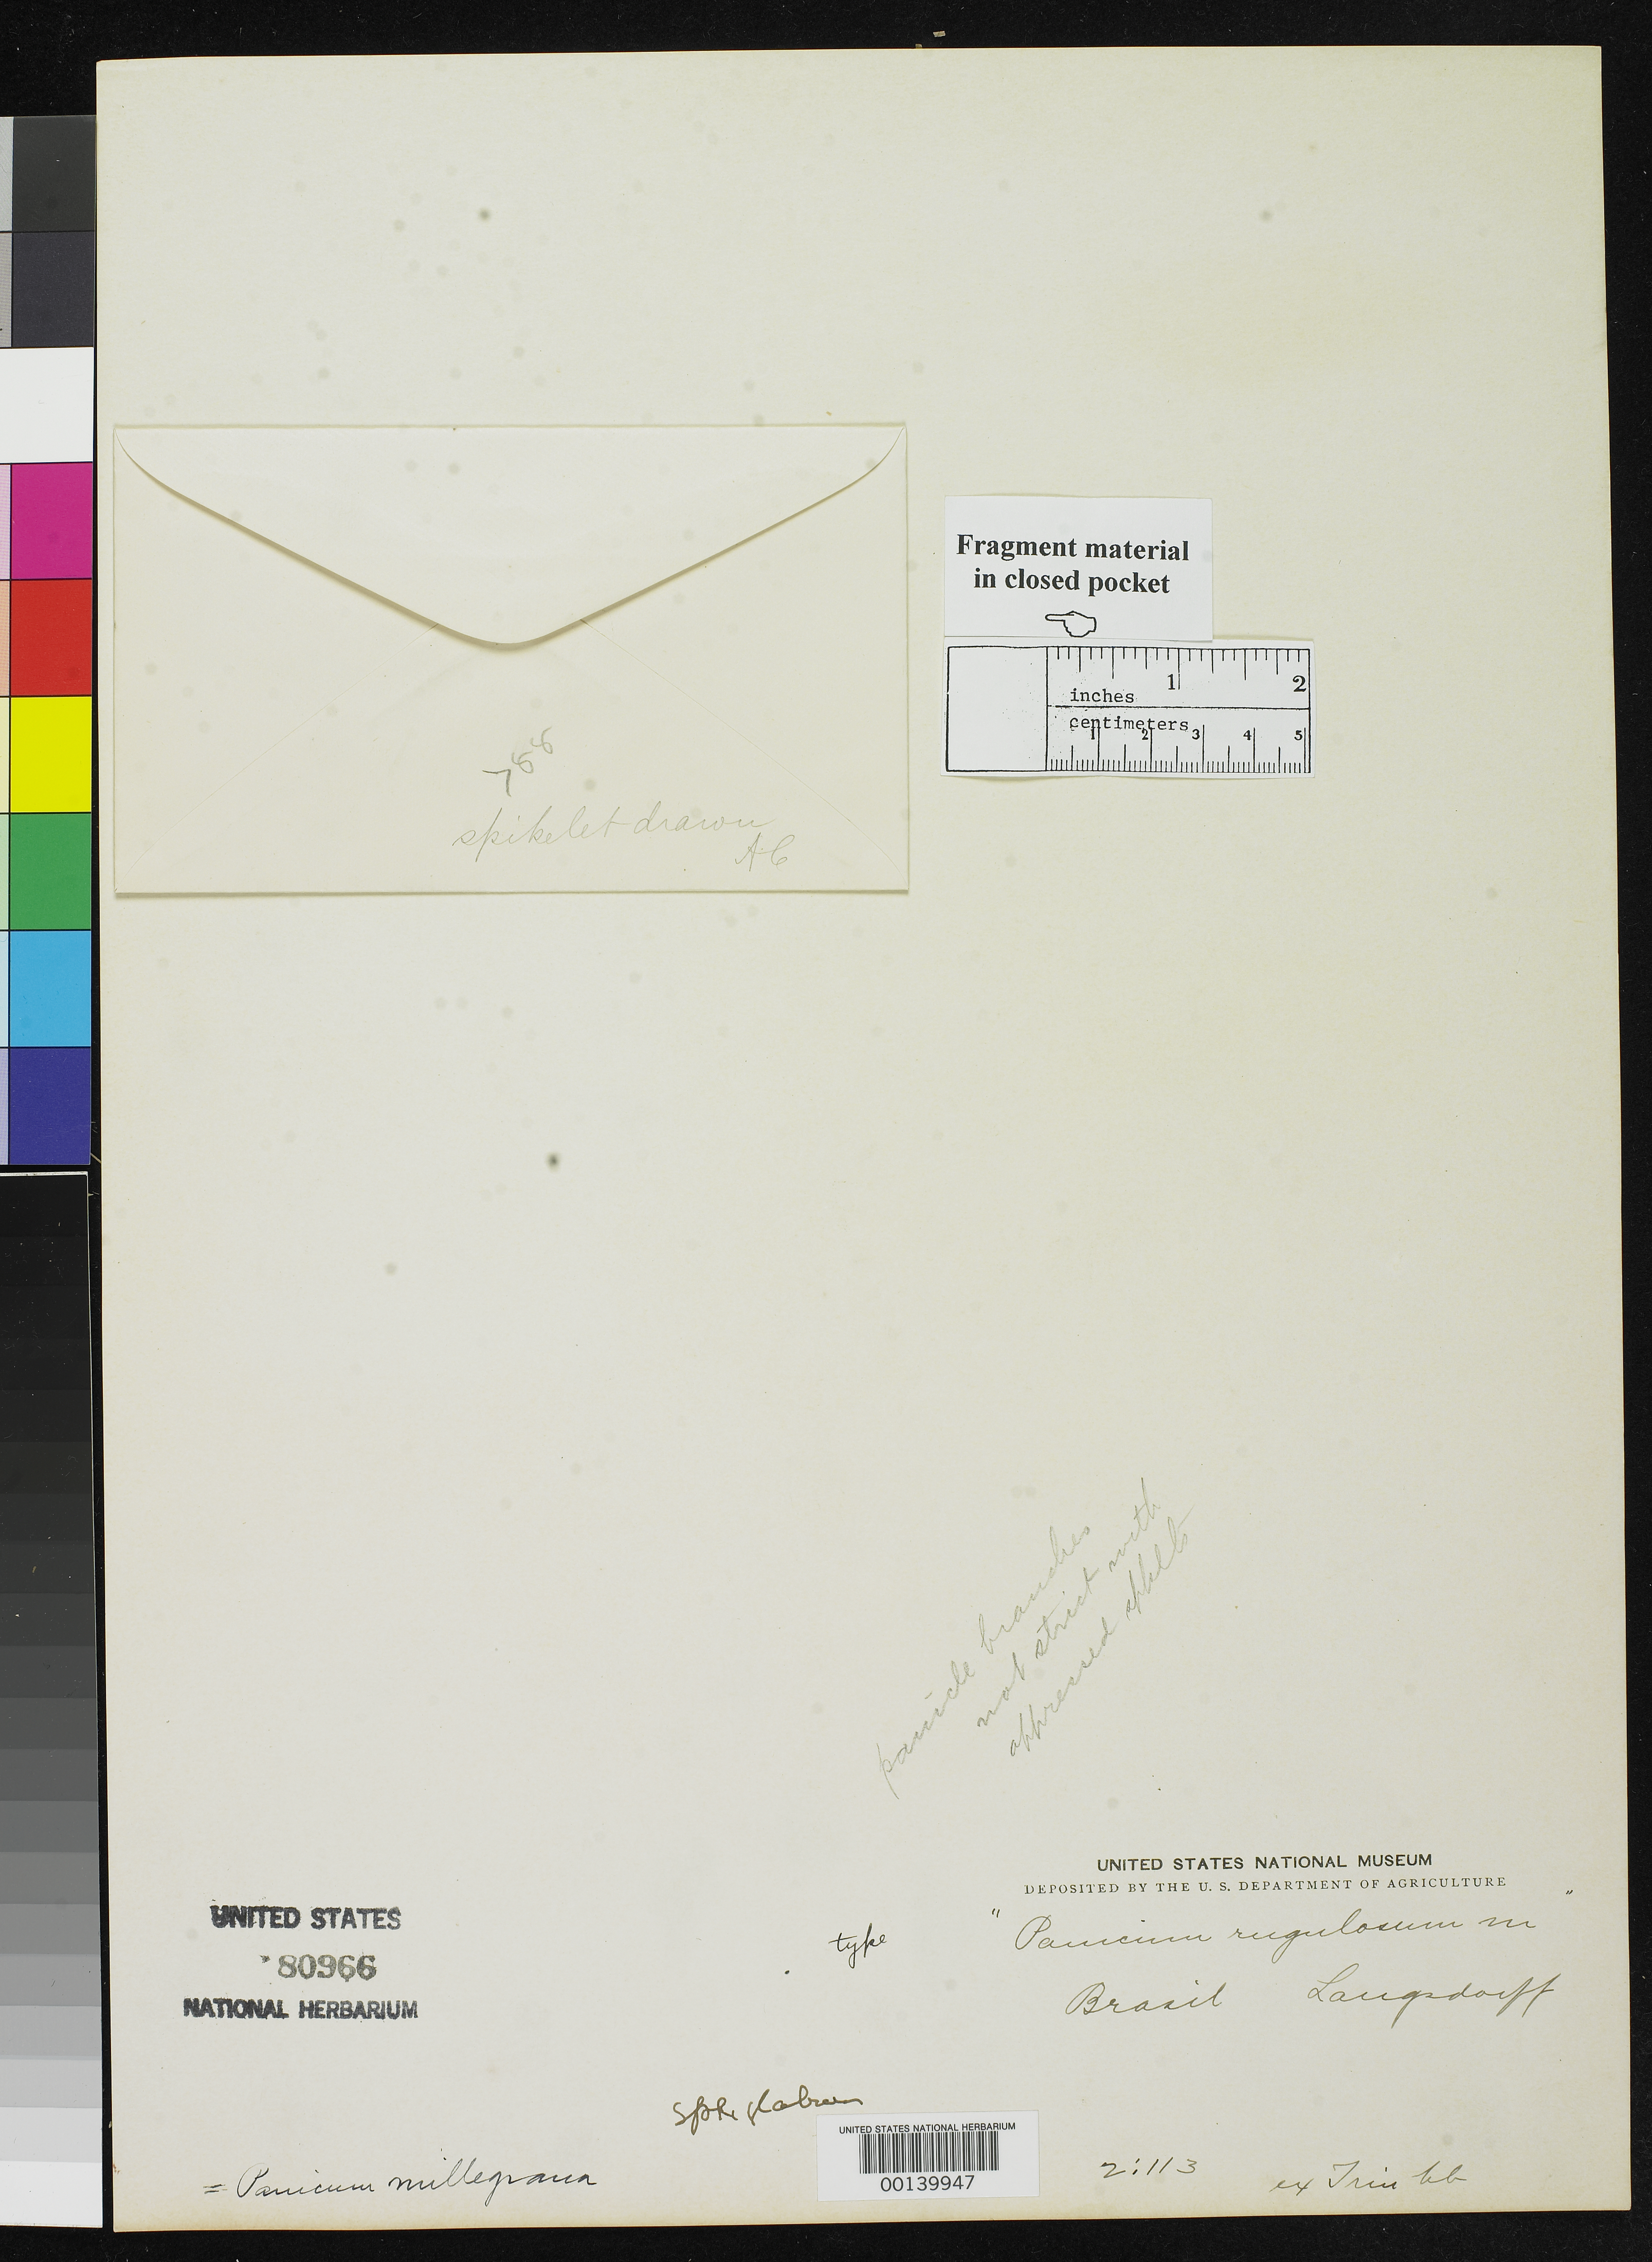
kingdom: Plantae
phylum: Tracheophyta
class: Liliopsida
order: Poales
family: Poaceae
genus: Panicum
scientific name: Panicum rugulosum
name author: Trin.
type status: Type Fragment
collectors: G. H. von Langsdorff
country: Brazil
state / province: Minas Gerais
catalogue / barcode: US 80966